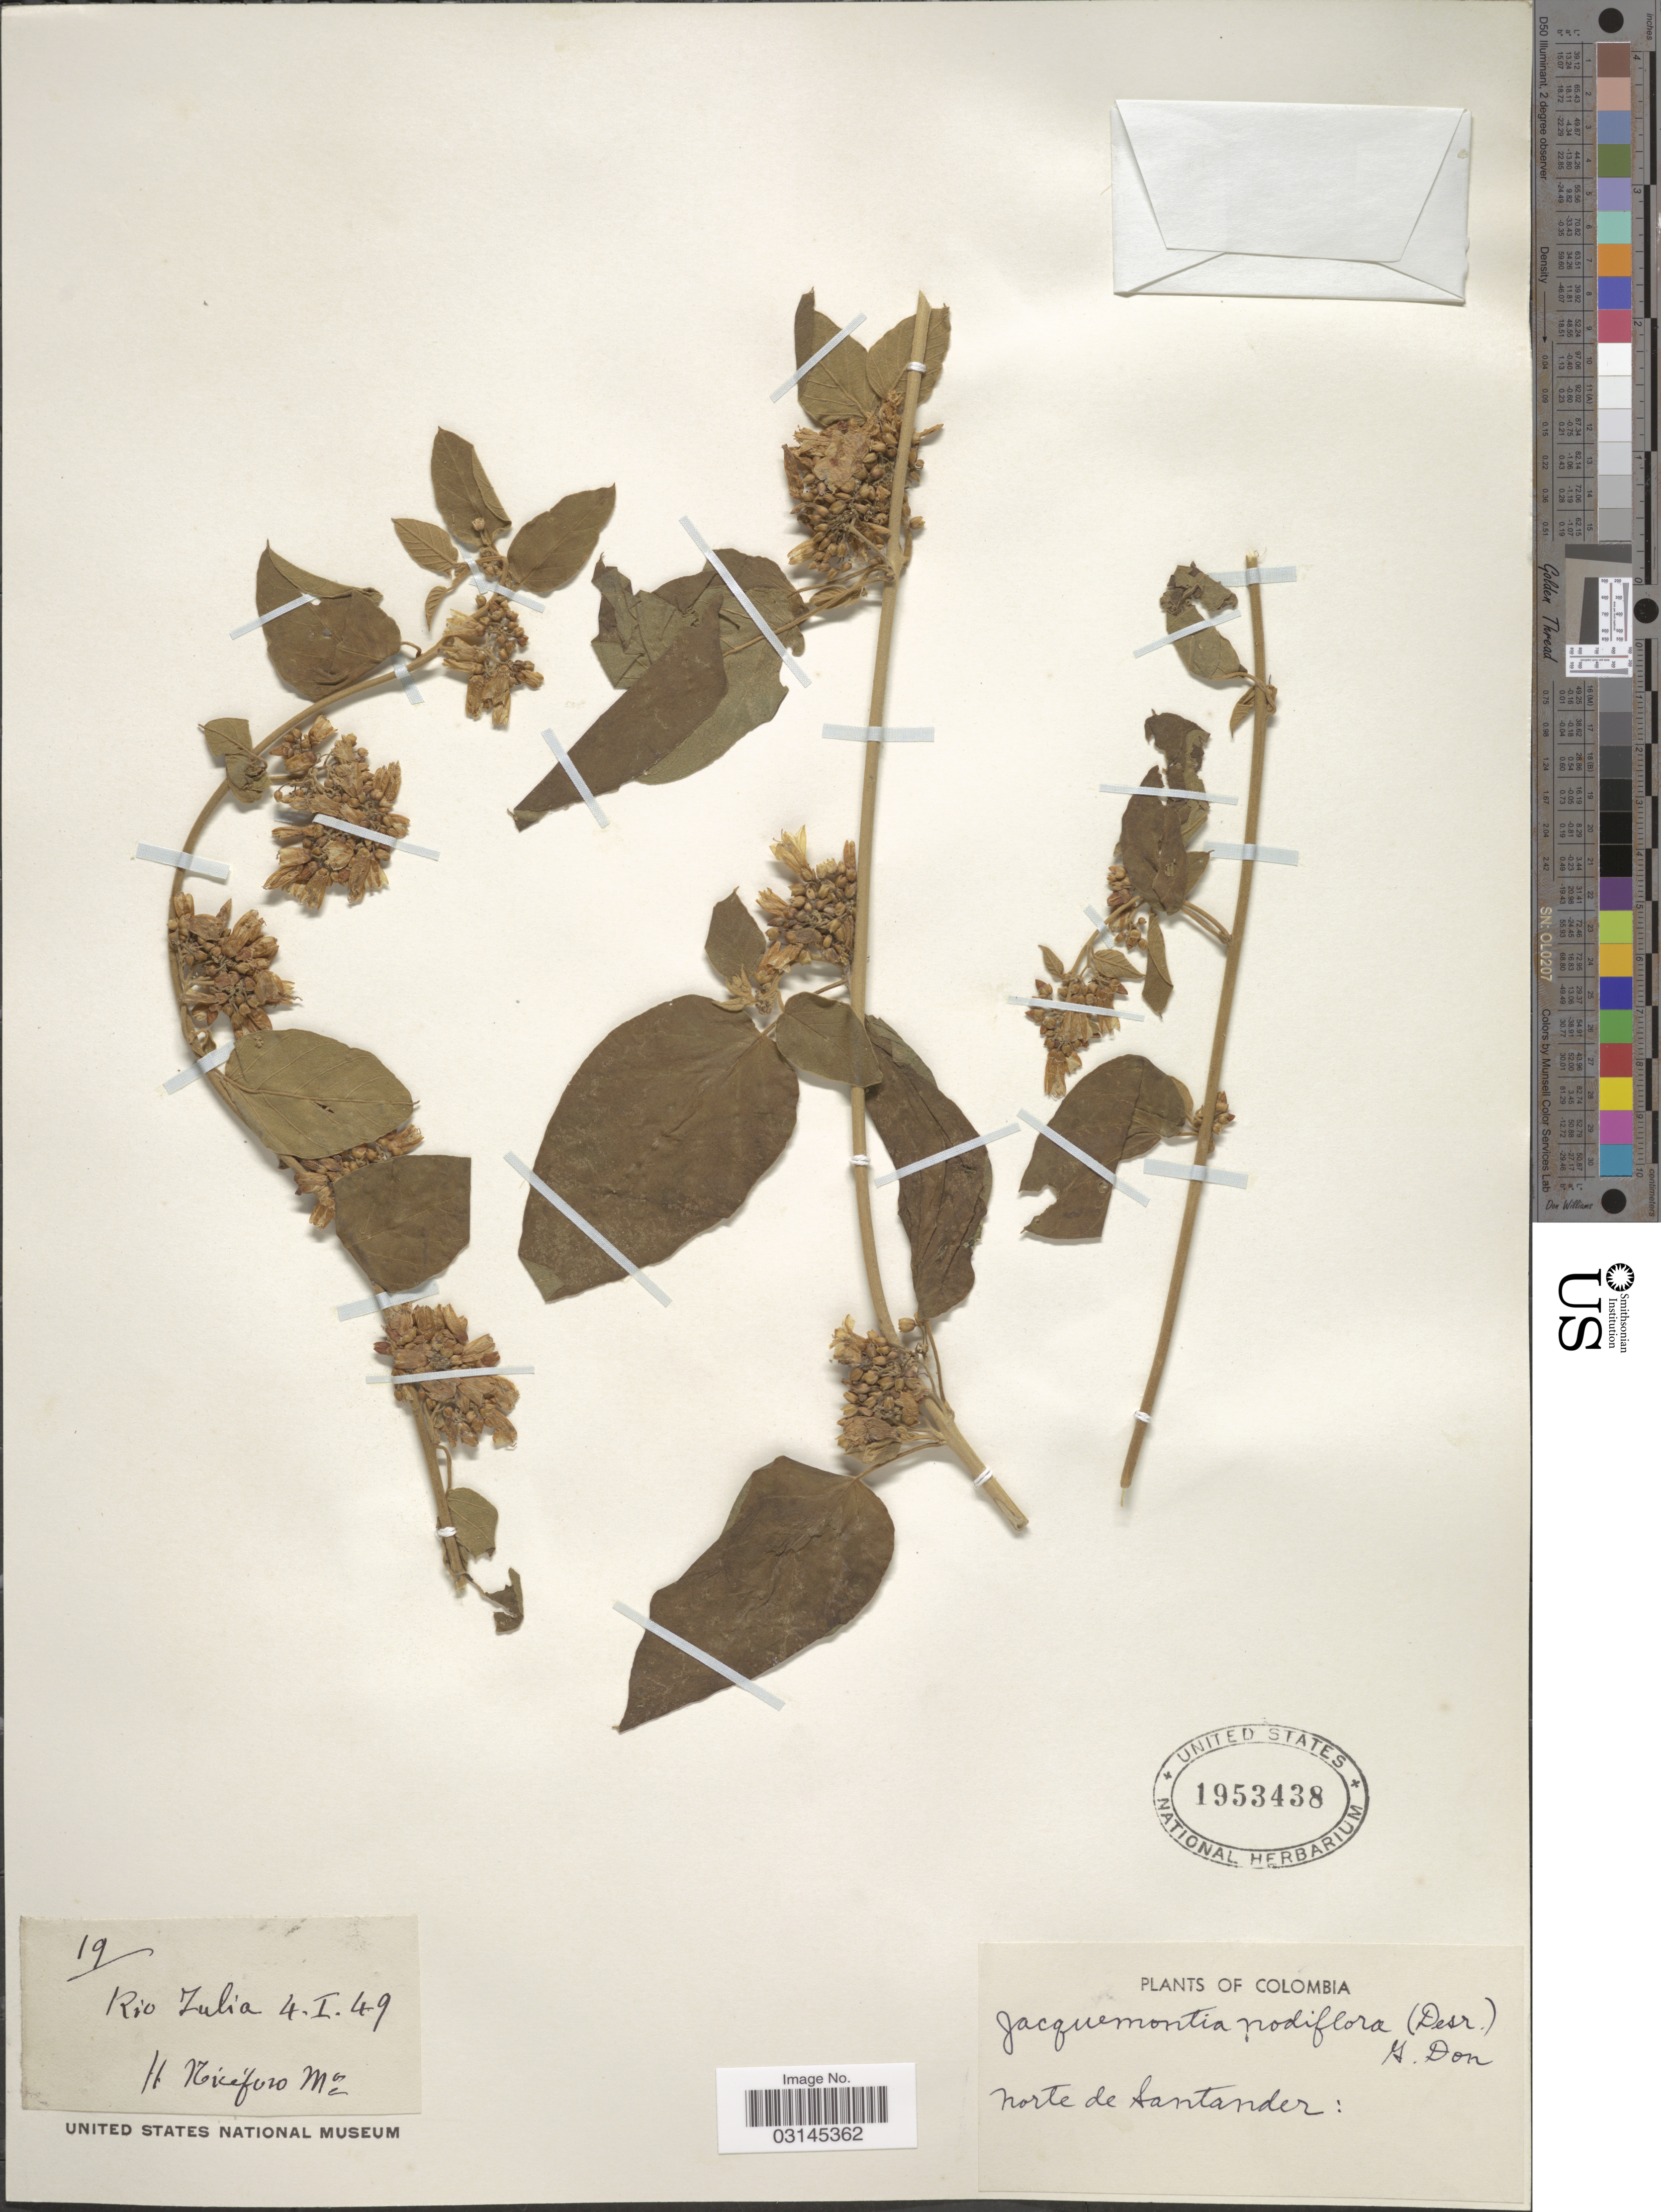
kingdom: Plantae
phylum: Tracheophyta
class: Magnoliopsida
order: Solanales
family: Convolvulaceae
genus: Convolvulus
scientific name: Convolvulus nodiflorus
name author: Desr.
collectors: M. Niceforo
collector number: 19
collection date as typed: Transcribed d/m/y: 4/1/49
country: Colombia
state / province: Norte de Santander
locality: Rio Zulia.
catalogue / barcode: US 1953438